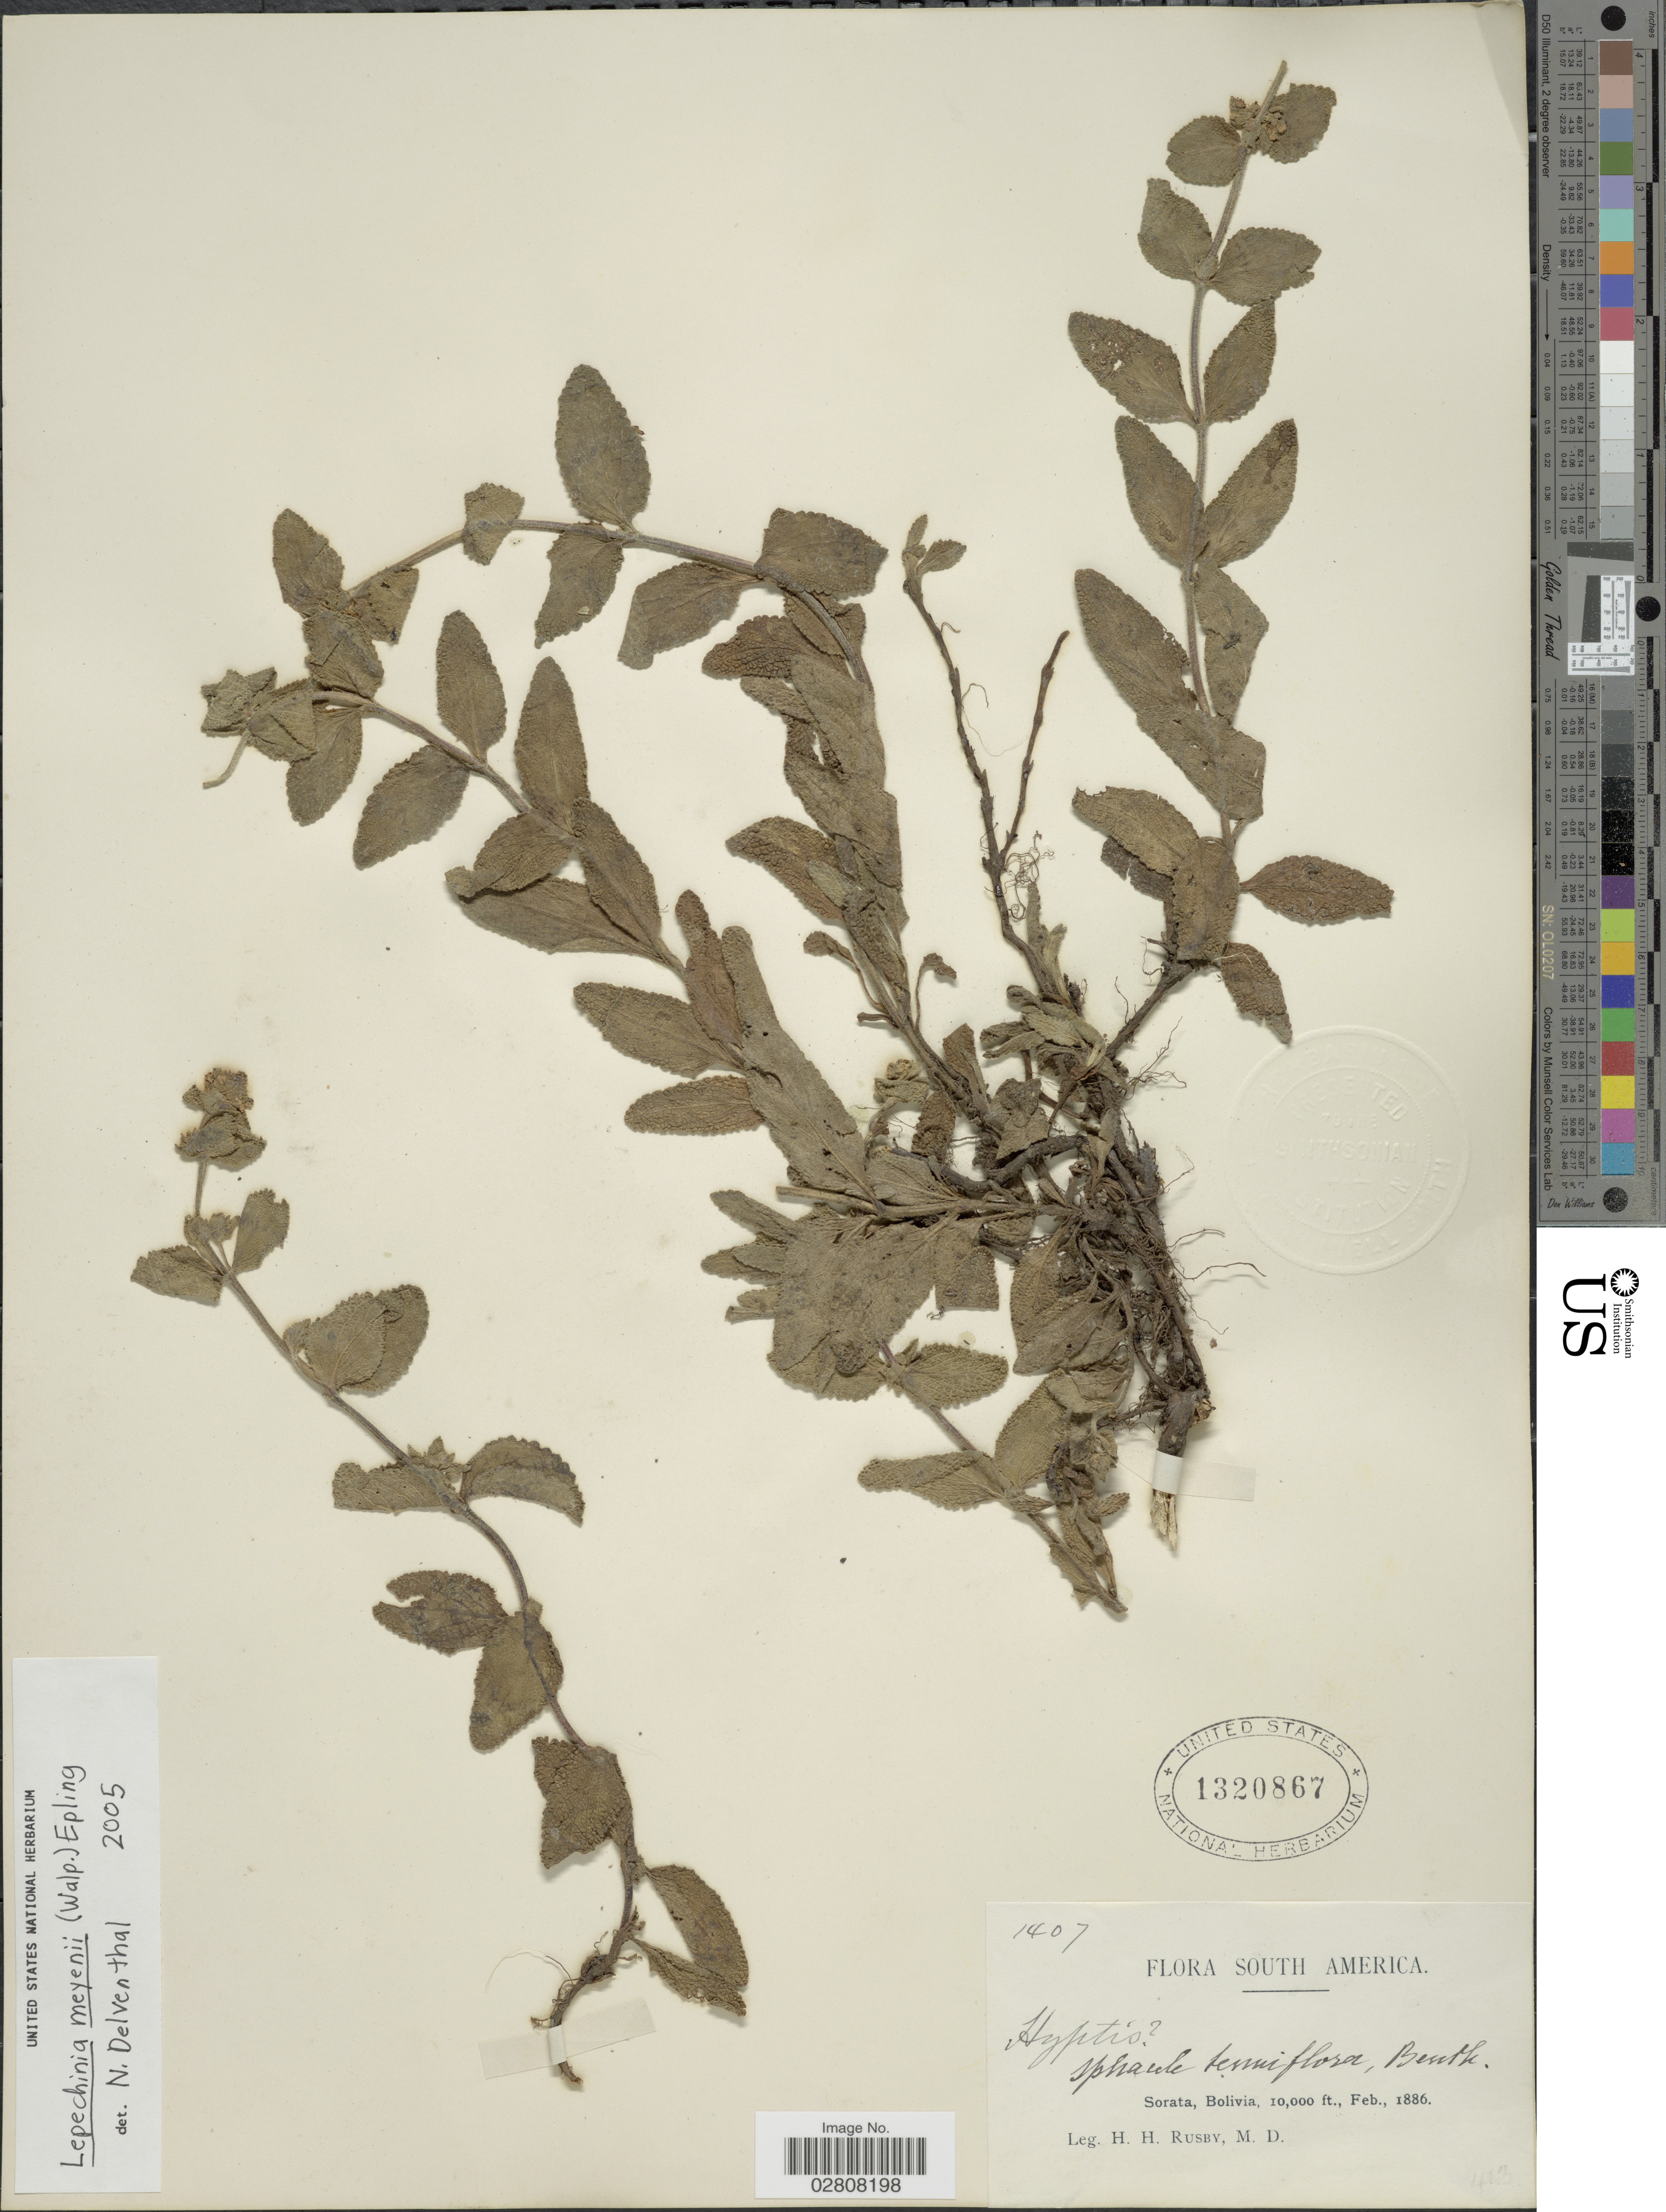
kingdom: Plantae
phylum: Tracheophyta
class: Magnoliopsida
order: Lamiales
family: Lamiaceae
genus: Lepechinia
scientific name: Lepechinia meyenii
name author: (Walp.) Epling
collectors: H. H. Rusby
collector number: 1407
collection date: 1886-02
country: Bolivia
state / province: La Páz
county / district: Larecaja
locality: Sorata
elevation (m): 3048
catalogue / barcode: US 1320867